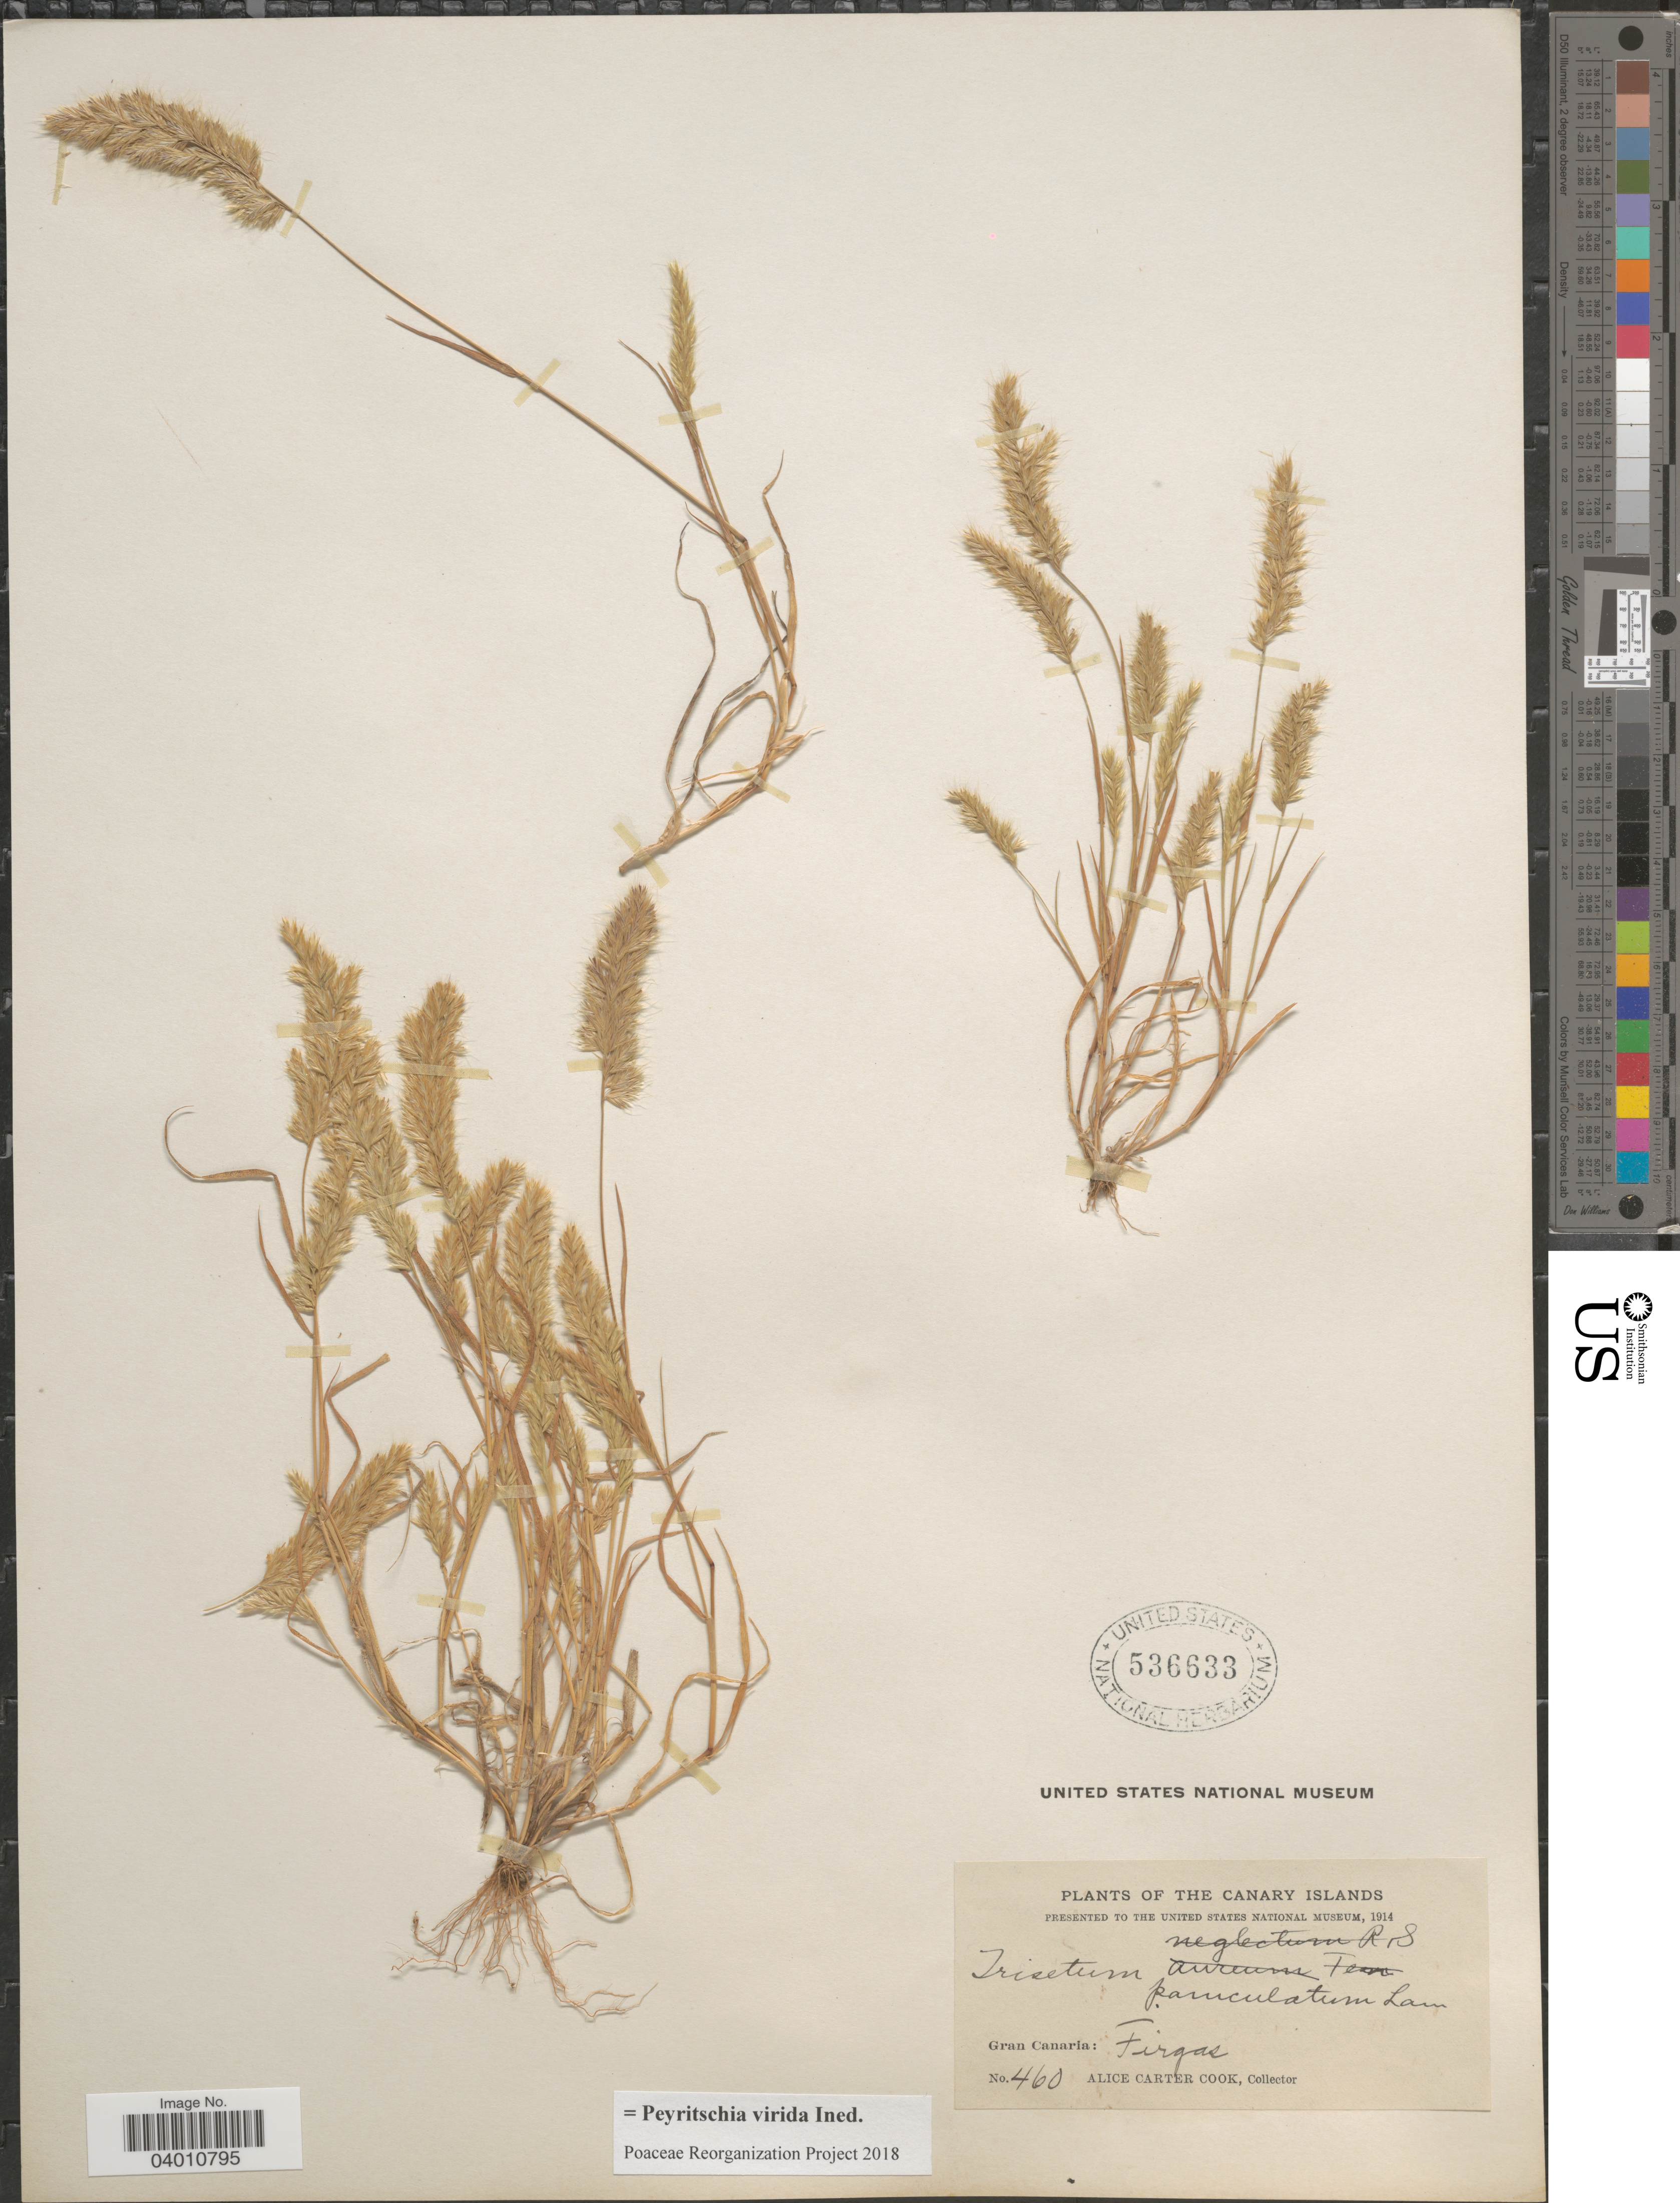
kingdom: Plantae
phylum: Tracheophyta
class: Liliopsida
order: Poales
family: Poaceae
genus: Peyritschia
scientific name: Peyritschia virida ined.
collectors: Alice C. Cook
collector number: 460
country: Spain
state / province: Canarias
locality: The Canary Islands. Gran Canaria: Firgas.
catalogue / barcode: US 536633